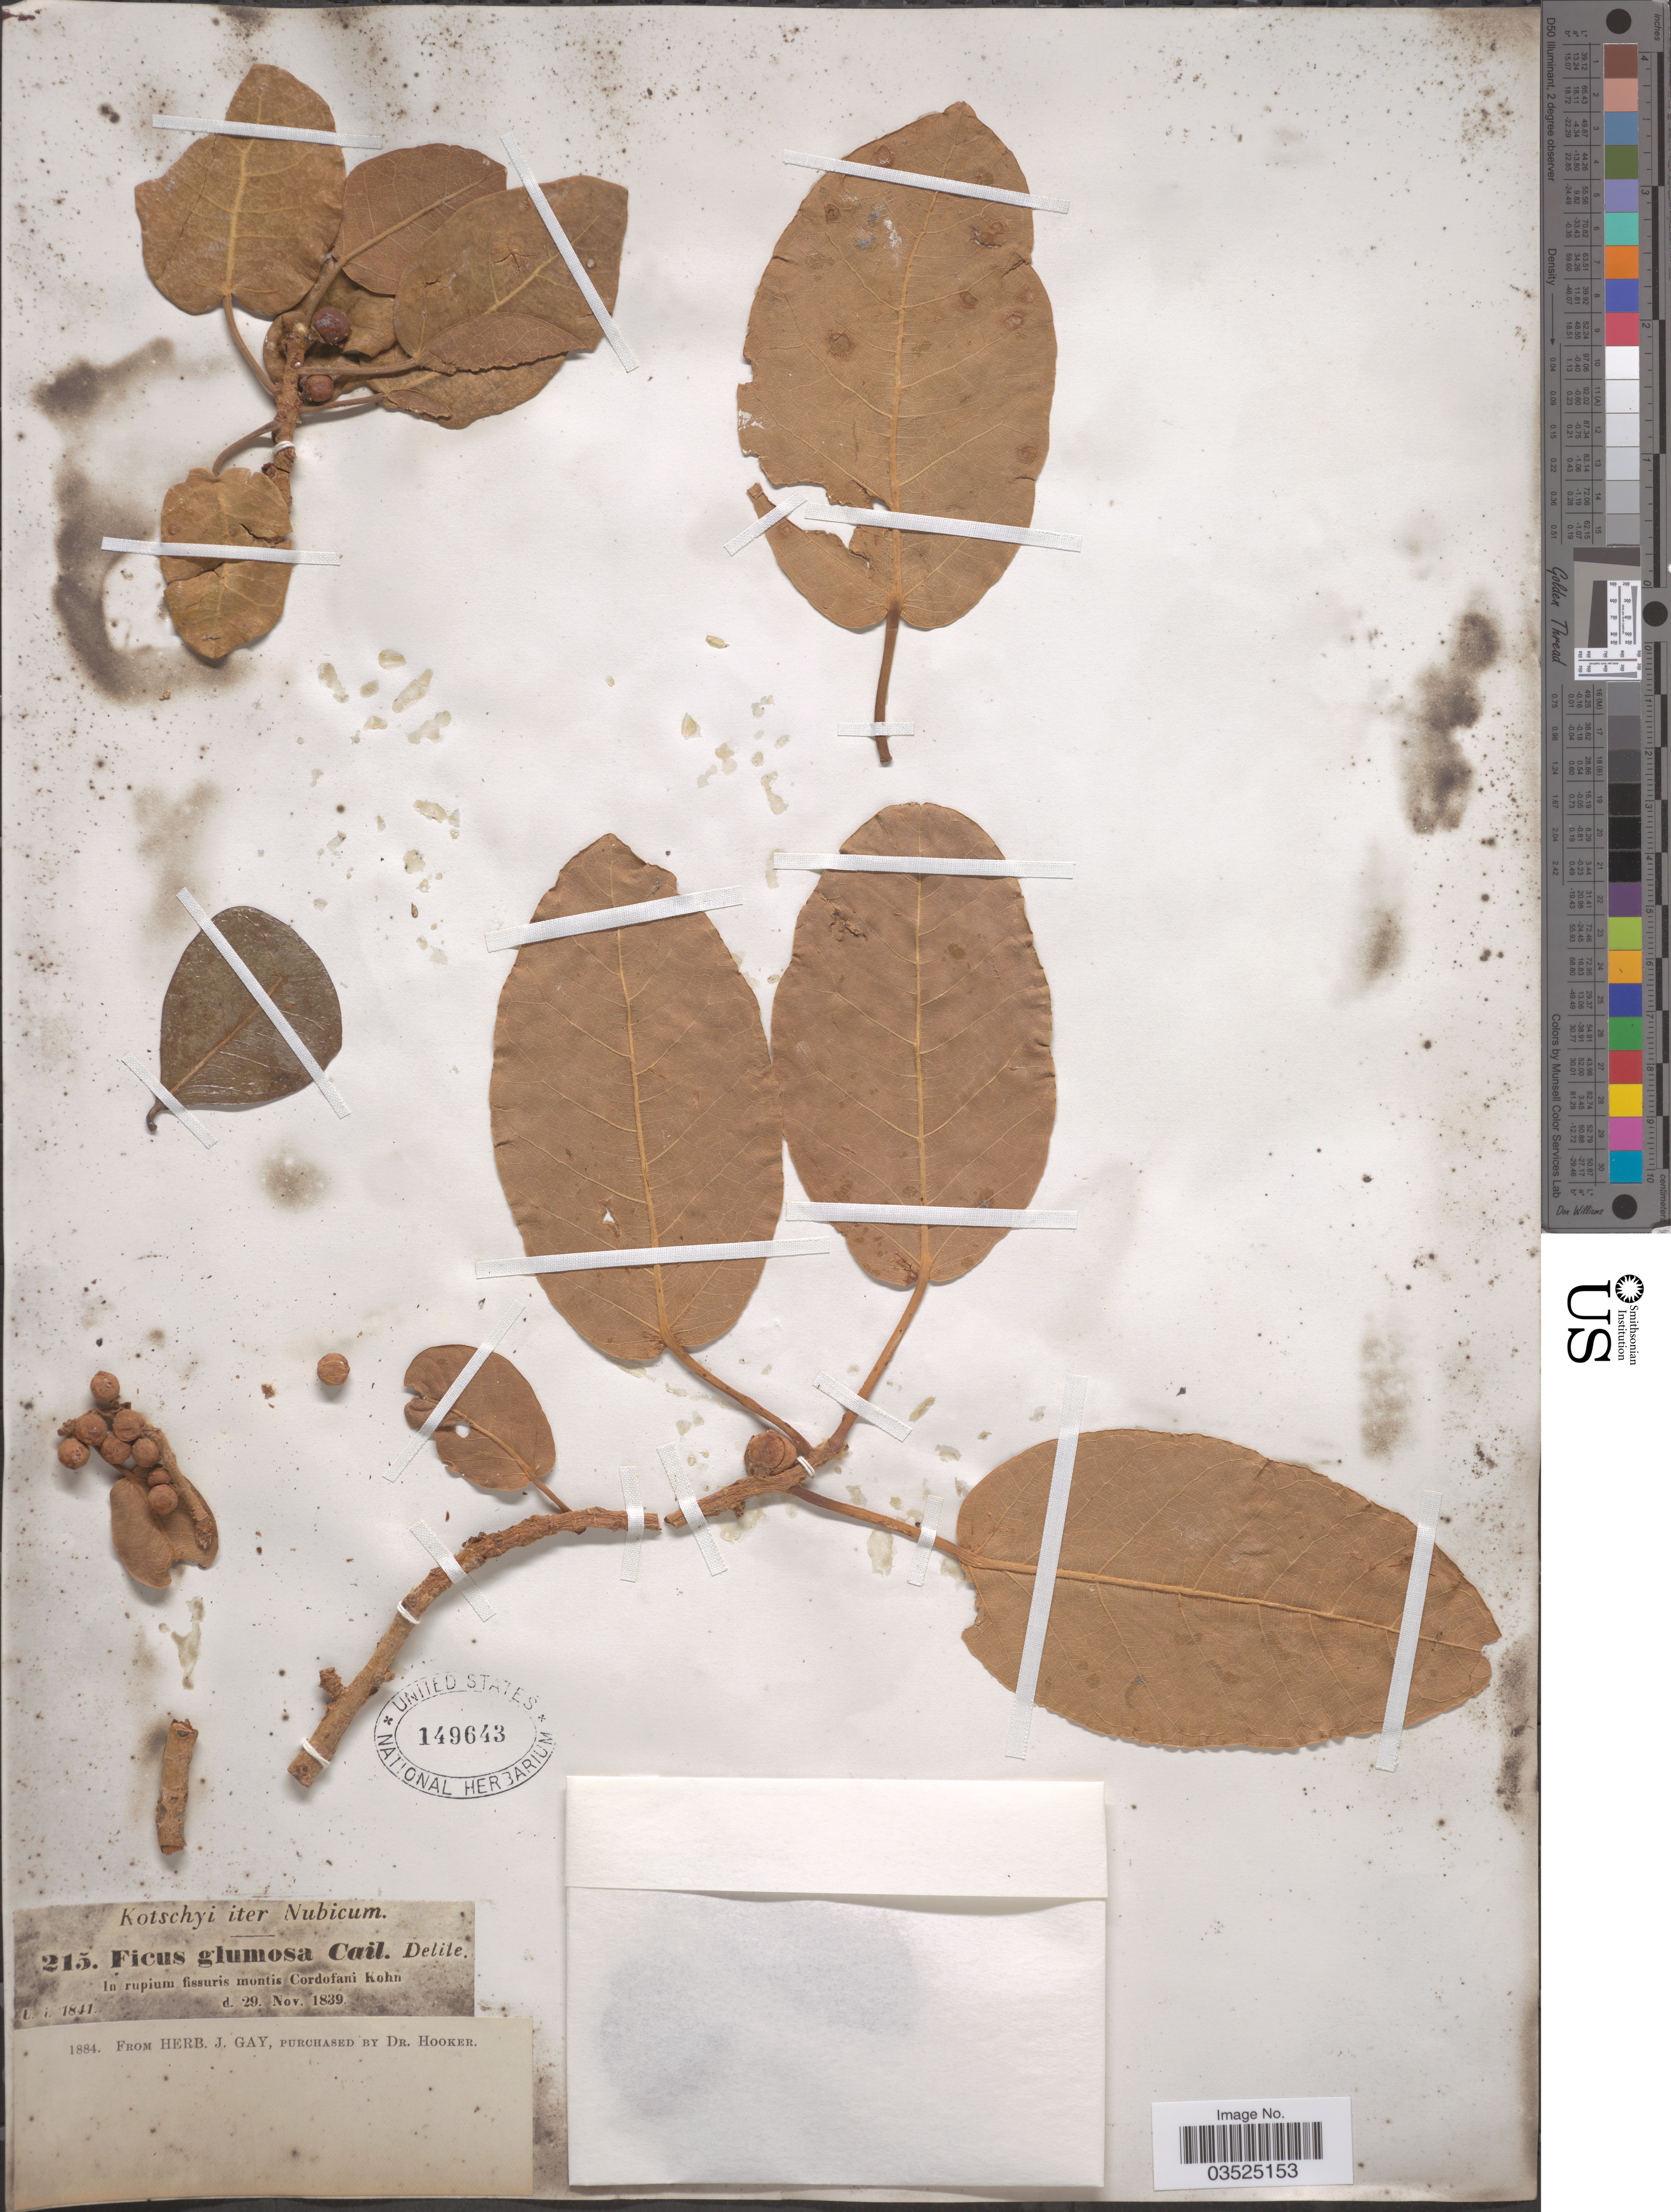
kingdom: Plantae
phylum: Tracheophyta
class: Magnoliopsida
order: Rosales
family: Moraceae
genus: Ficus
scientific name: Ficus glumosa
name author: Delile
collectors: -. Kotschyi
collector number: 215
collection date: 1839-11-29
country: Sudan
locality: Iter Nubicum. In rupium fissuris montis Cordofani Kohn.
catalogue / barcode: US 149643